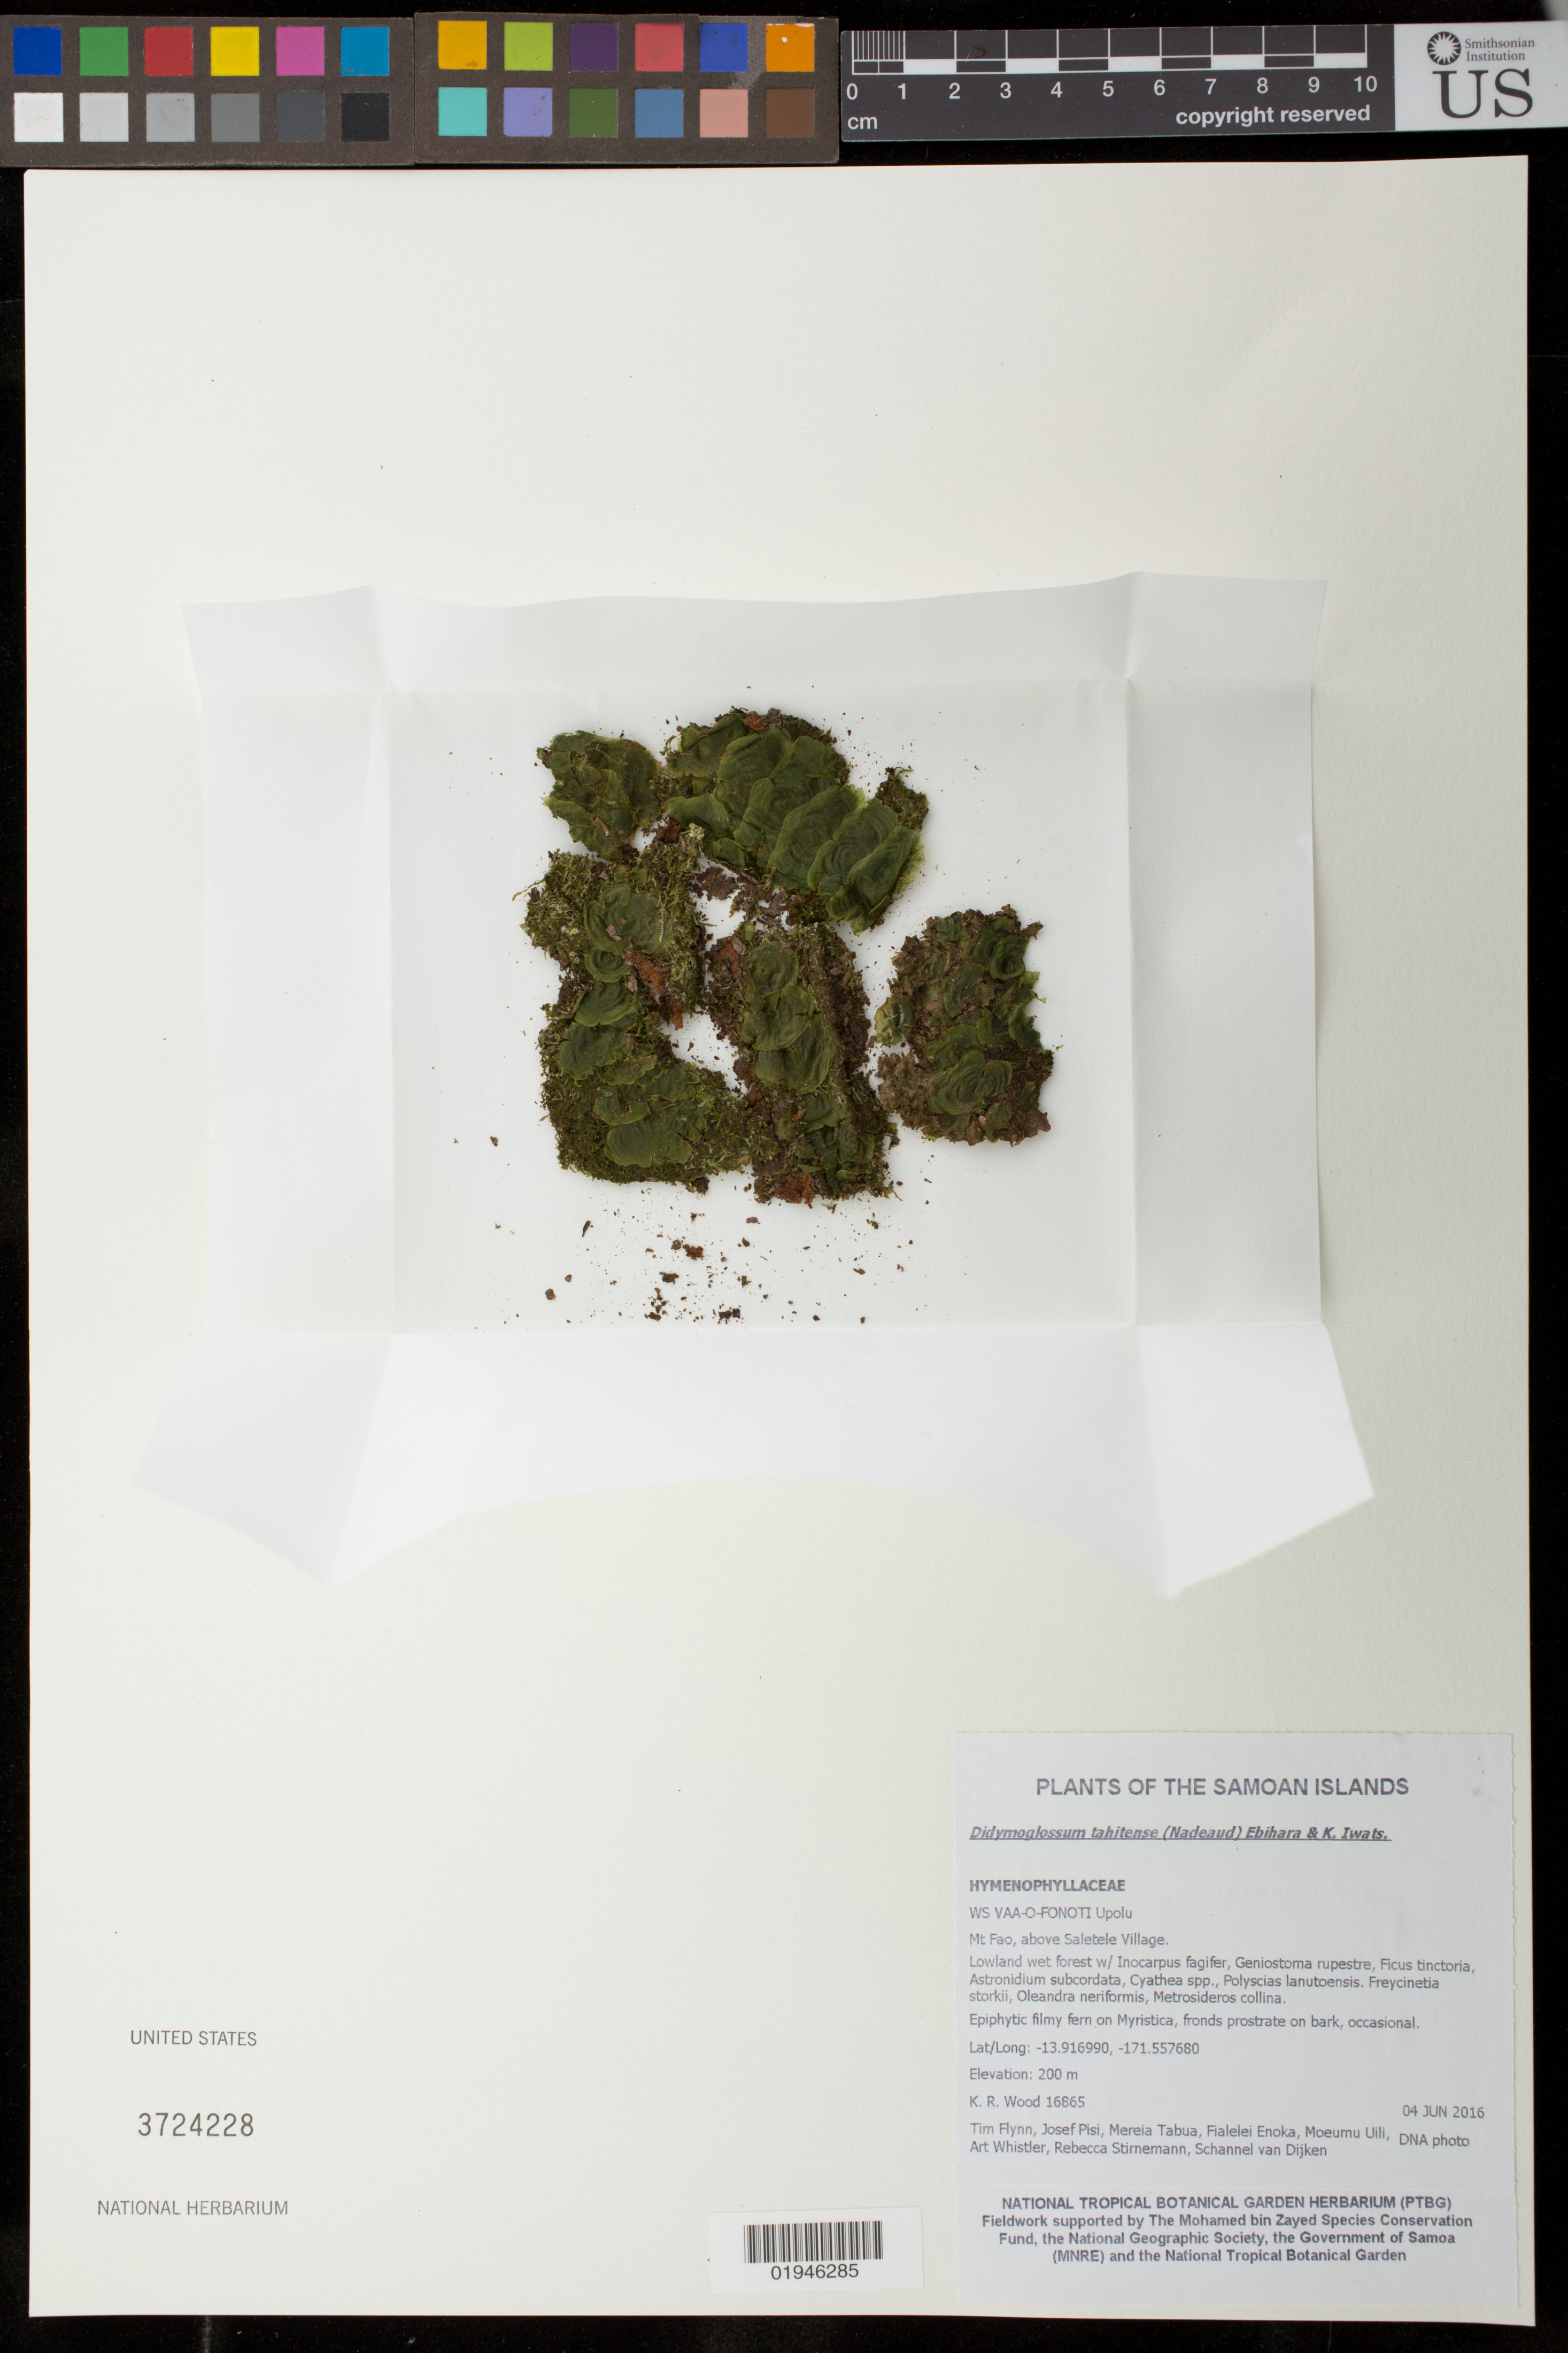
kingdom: Plantae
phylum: Tracheophyta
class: Polypodiopsida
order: Hymenophyllales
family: Hymenophyllaceae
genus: Didymoglossum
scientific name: Didymoglossum tahitense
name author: (Nadeaud) Ebihara & K. Iwats.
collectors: K. R. Wood, T. W. Flynn, J. Pisi, M. Tabua, F. Enoka, M. Uili, A. Whistler & R. Stirnemann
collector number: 16865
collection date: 2016-06-04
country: Samoa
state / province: Atua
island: Upolu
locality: Upolu, Mt. Fao, above Saletele Village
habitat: Lowland wet forest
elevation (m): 200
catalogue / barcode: US 3724228